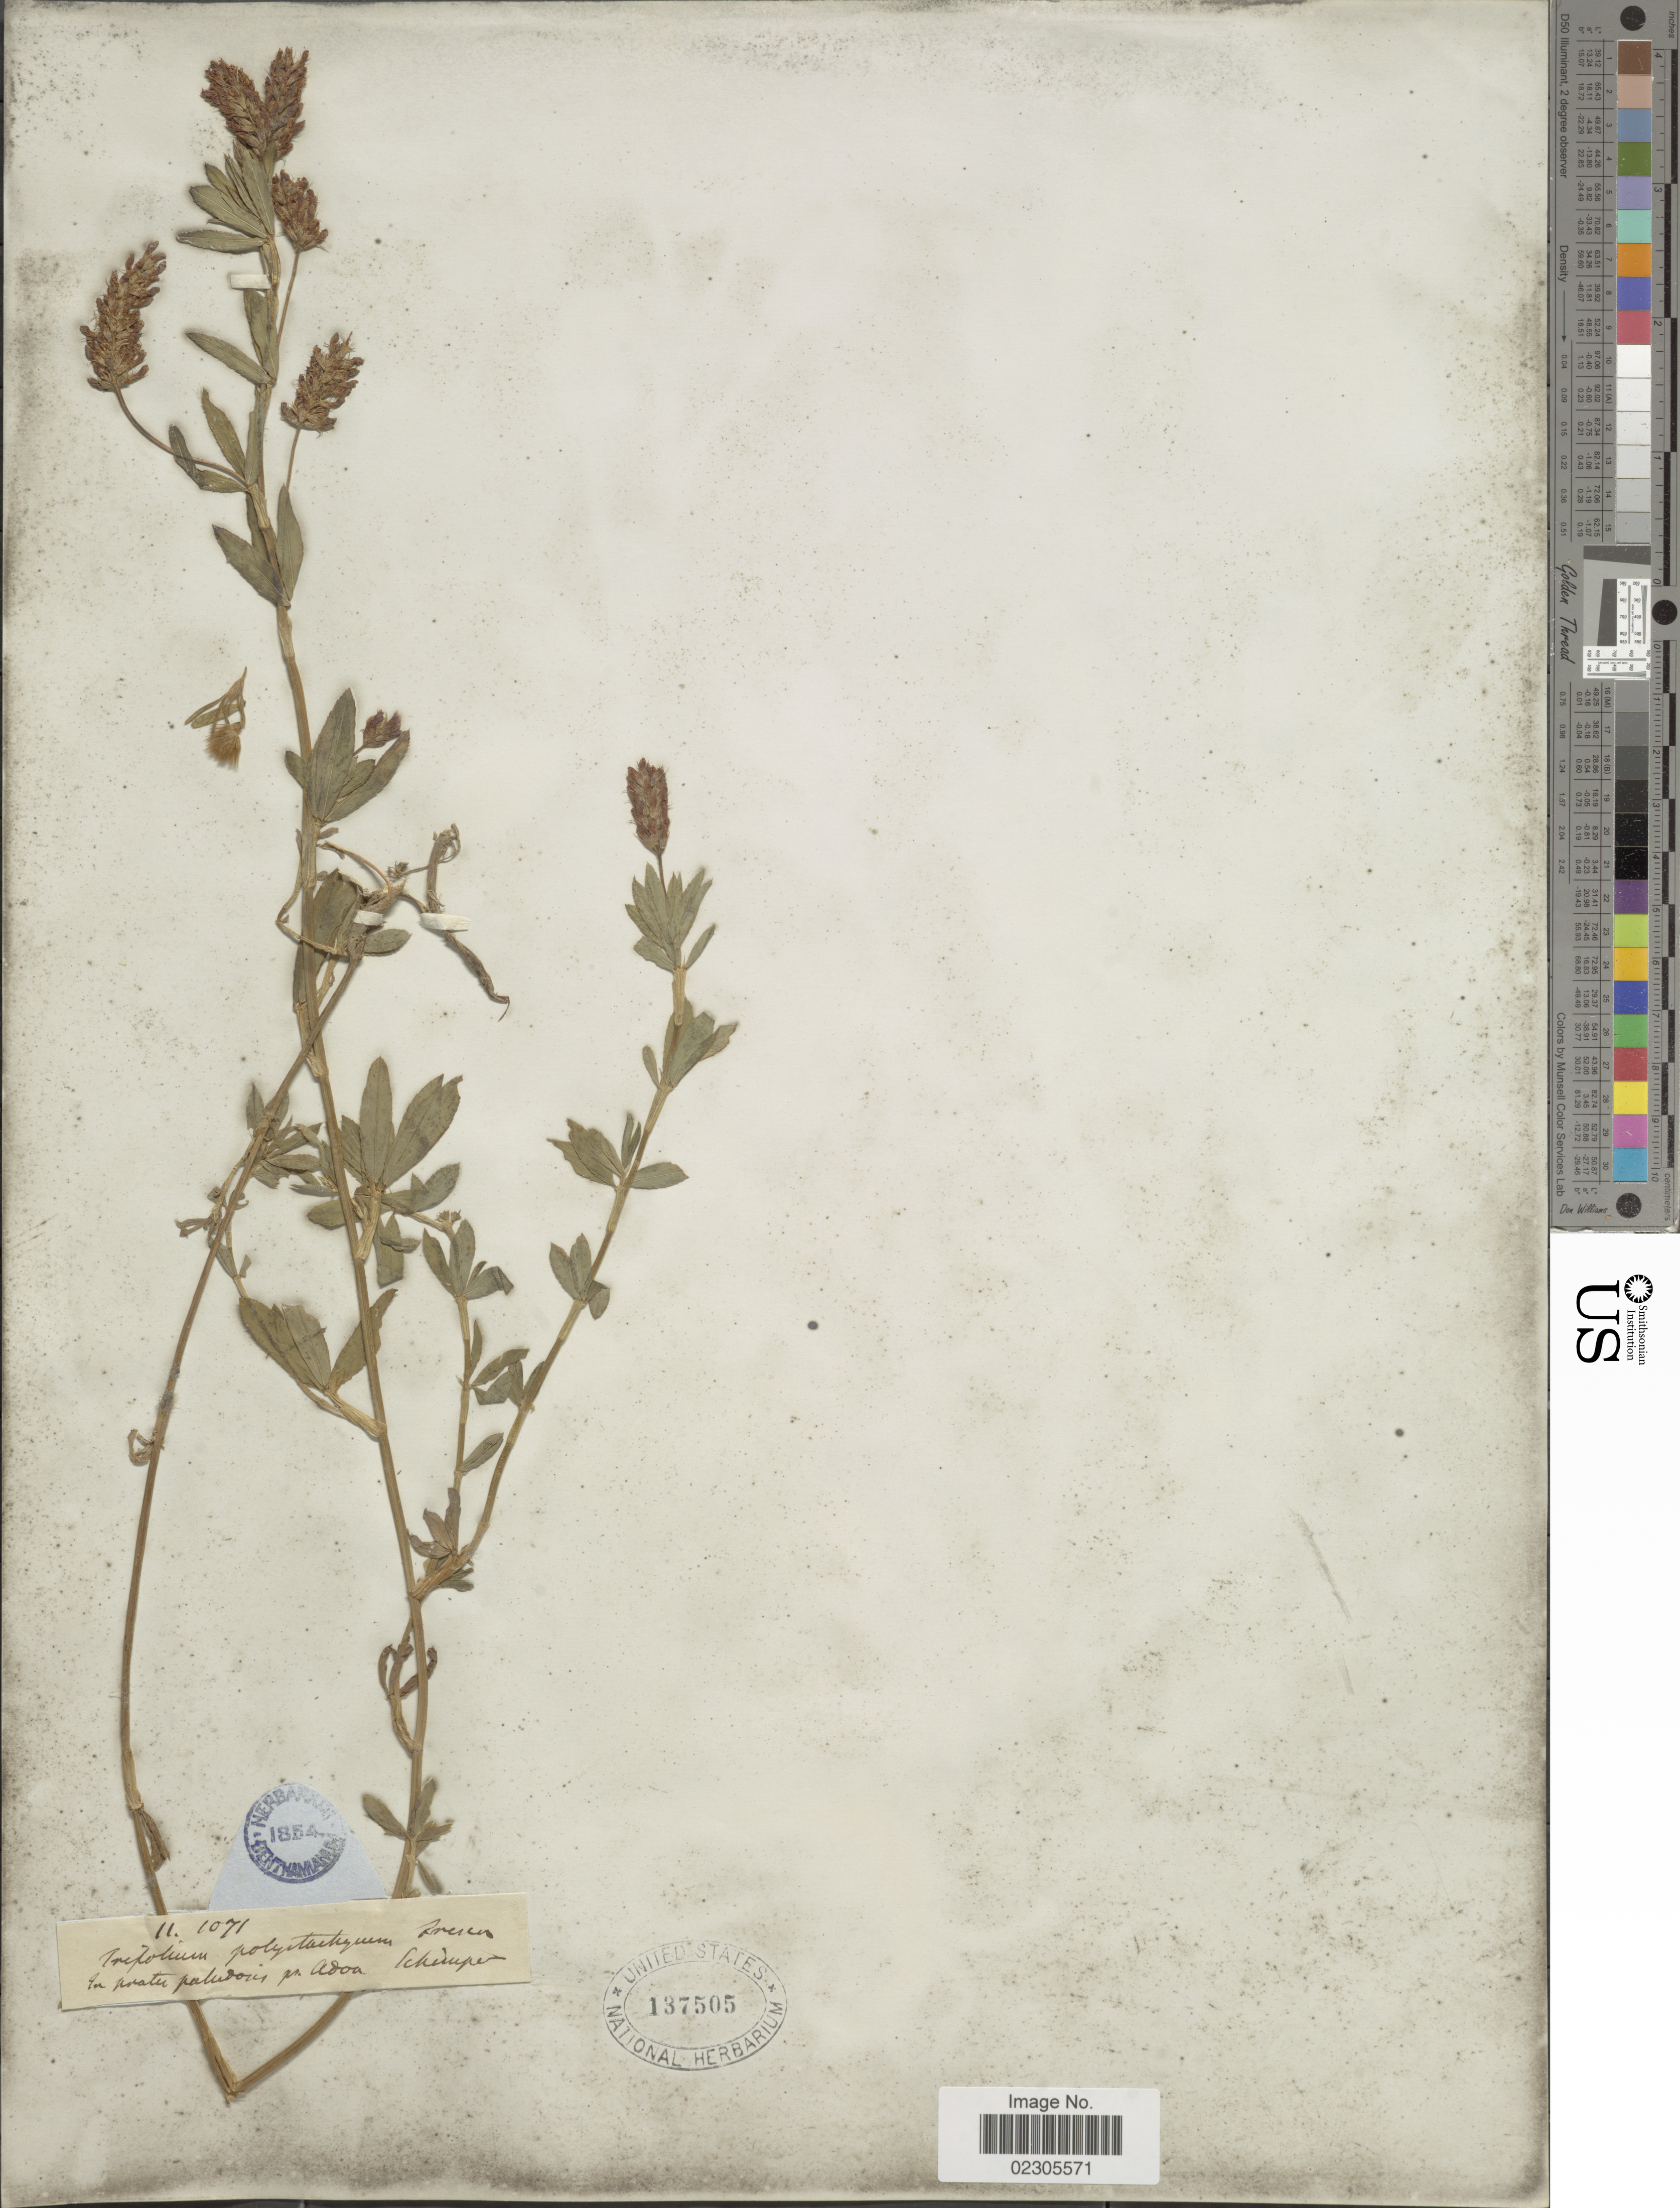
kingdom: Plantae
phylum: Tracheophyta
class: Magnoliopsida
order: Fabales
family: Fabaceae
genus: Trifolium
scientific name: Trifolium polystachyum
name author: Fresen.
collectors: -. Schimper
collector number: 111071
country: Ethiopia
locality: In pratis paludosis pr. Adoa.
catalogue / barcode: US 137505